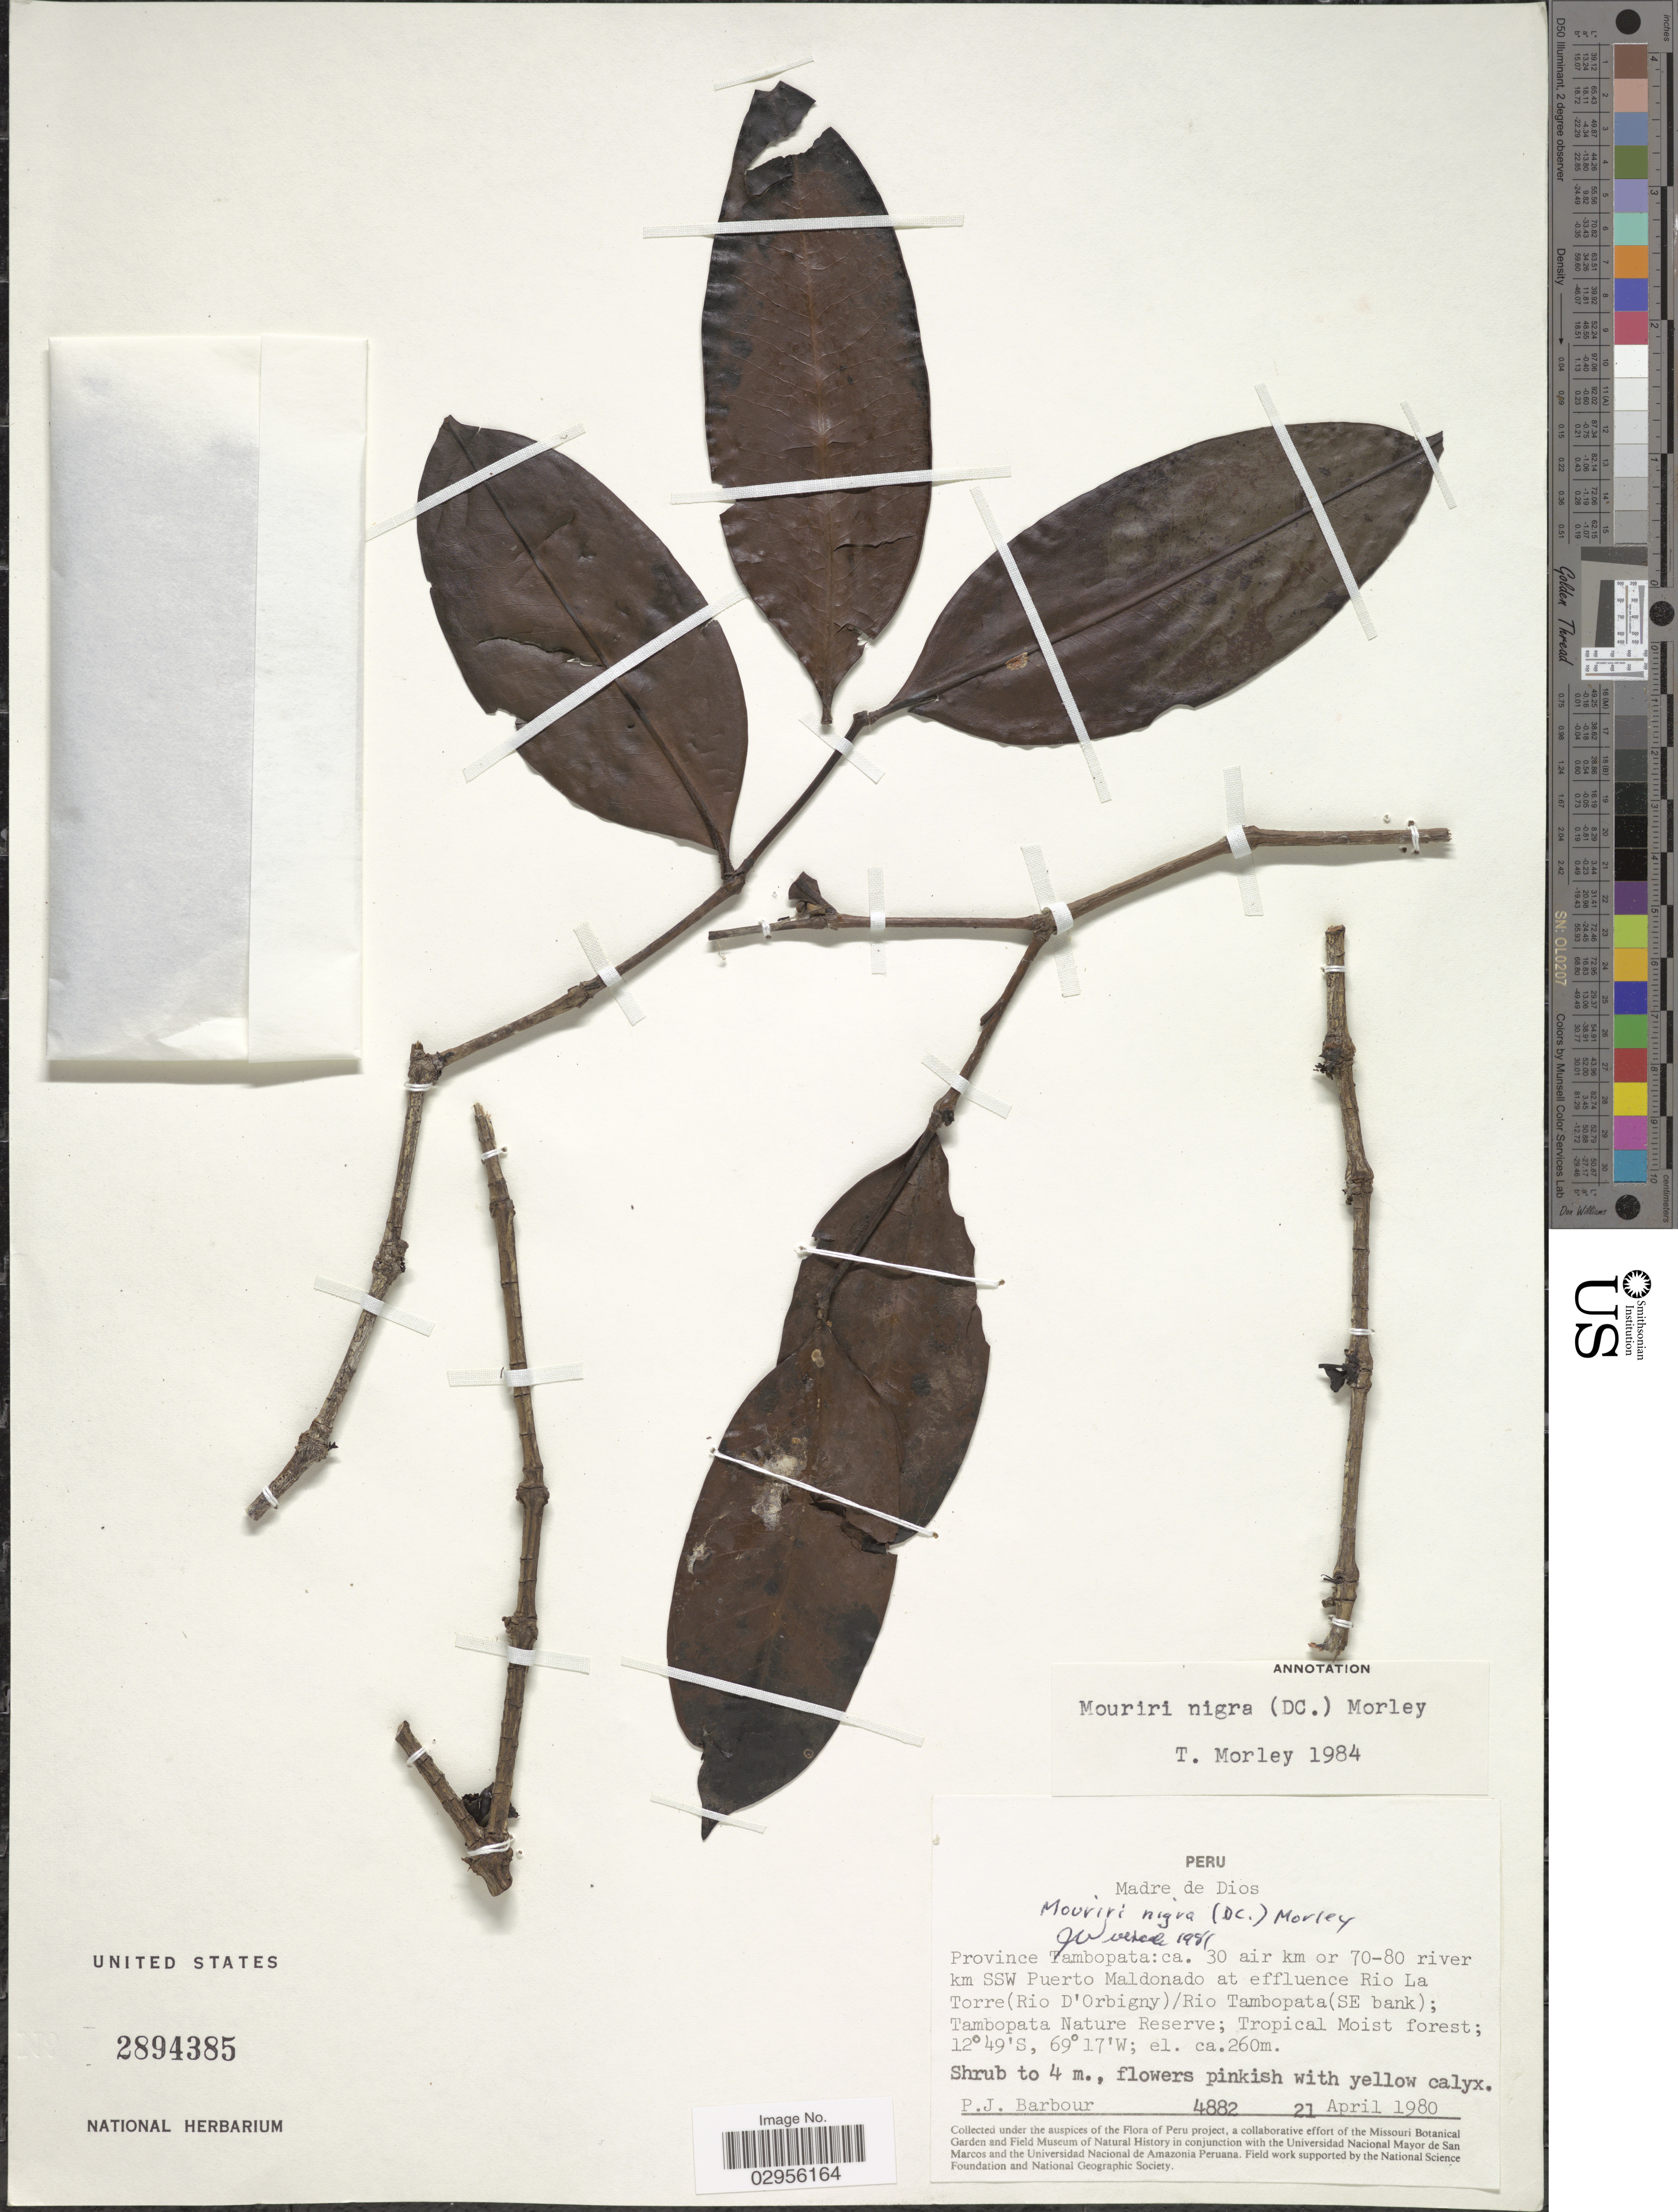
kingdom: Plantae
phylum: Tracheophyta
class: Magnoliopsida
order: Myrtales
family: Melastomataceae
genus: Mouriri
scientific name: Mouriri nigra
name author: (DC.) Morley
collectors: P. Barbour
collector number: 4882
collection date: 1980-04-21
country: Peru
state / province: Madre de Dios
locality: Province Tambopata: ca. 30 air km or 70-80 river km SSW Puerto Maldonado at effluence Rio La Torre (Rio D'Orbigny)/ Rio Tambopata (SE bank); Tambopata Nature Reserve.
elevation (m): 260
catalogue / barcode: US 2894385